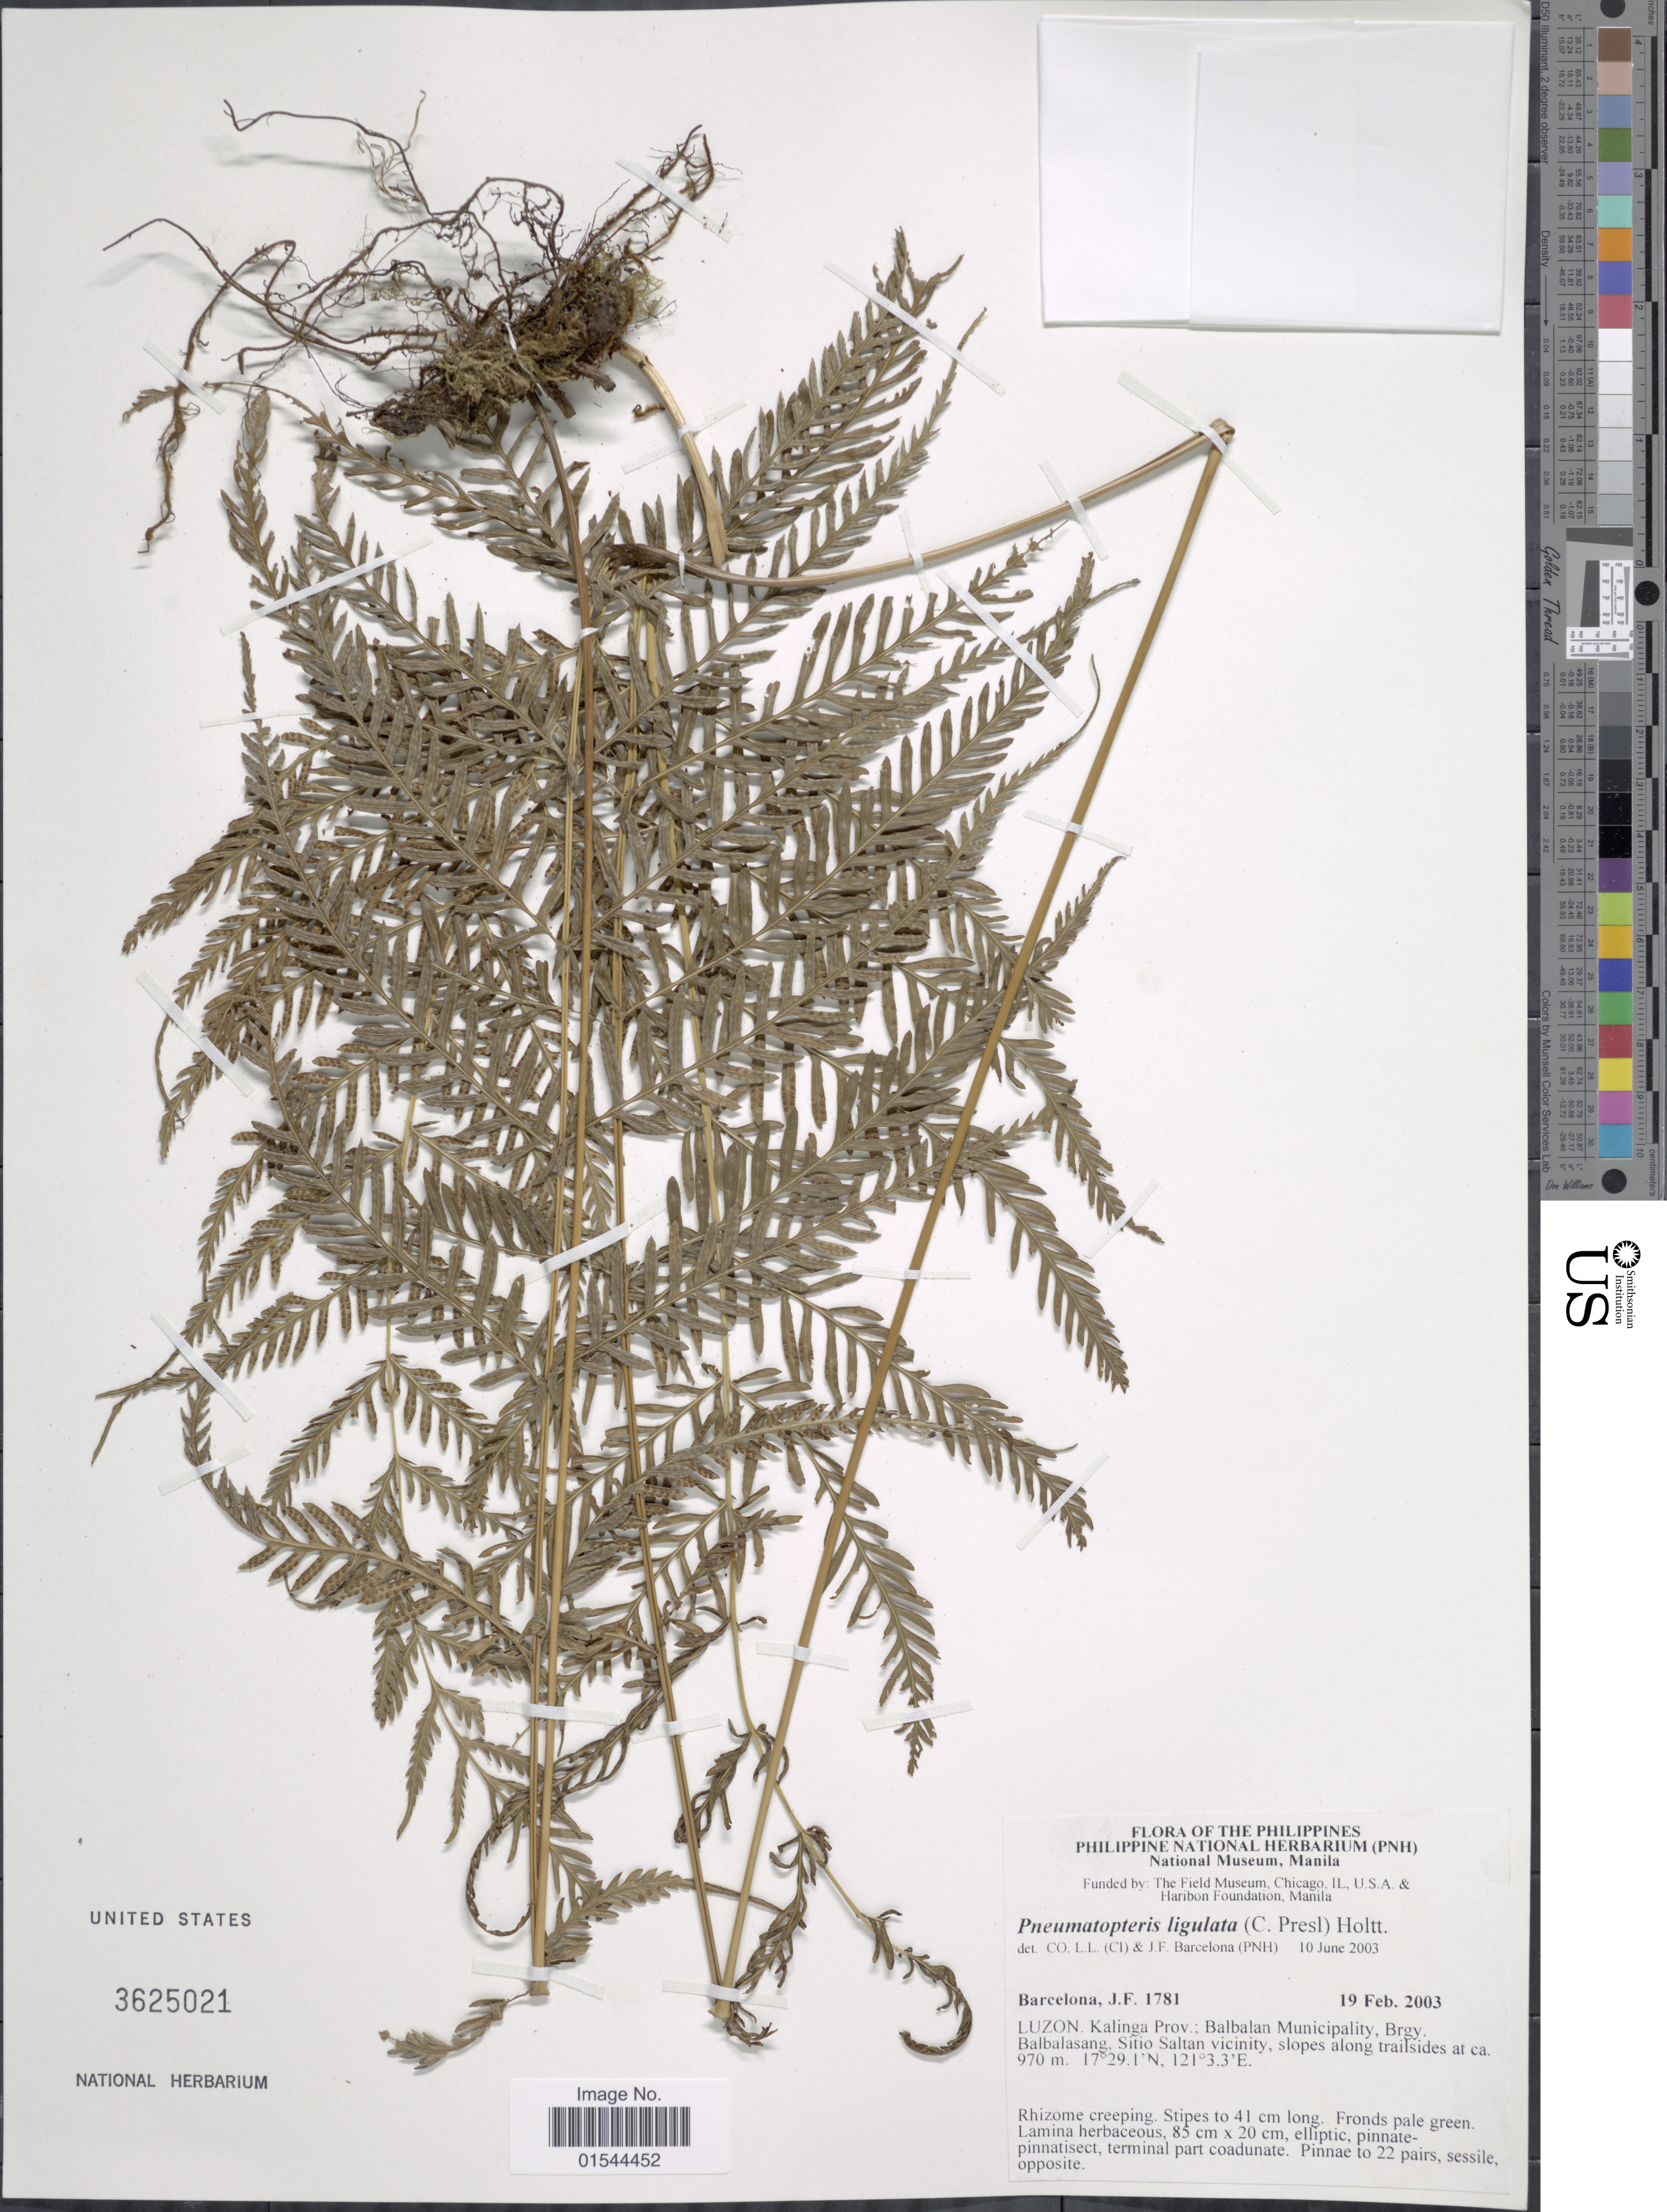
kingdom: Plantae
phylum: Tracheophyta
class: Polypodiopsida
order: Polypodiales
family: Thelypteridaceae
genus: Pneumatopteris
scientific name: Pneumatopteris ligulata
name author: (C. Presl) Holttum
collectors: J. F. Barcelona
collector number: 1781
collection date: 2003-02-19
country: Philippines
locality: Luzon. Kalinga Prov.; Balbalan Municipality, Brgy. Balbalasang, Sitio Saltan vicinity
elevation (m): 970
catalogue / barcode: US 3625021